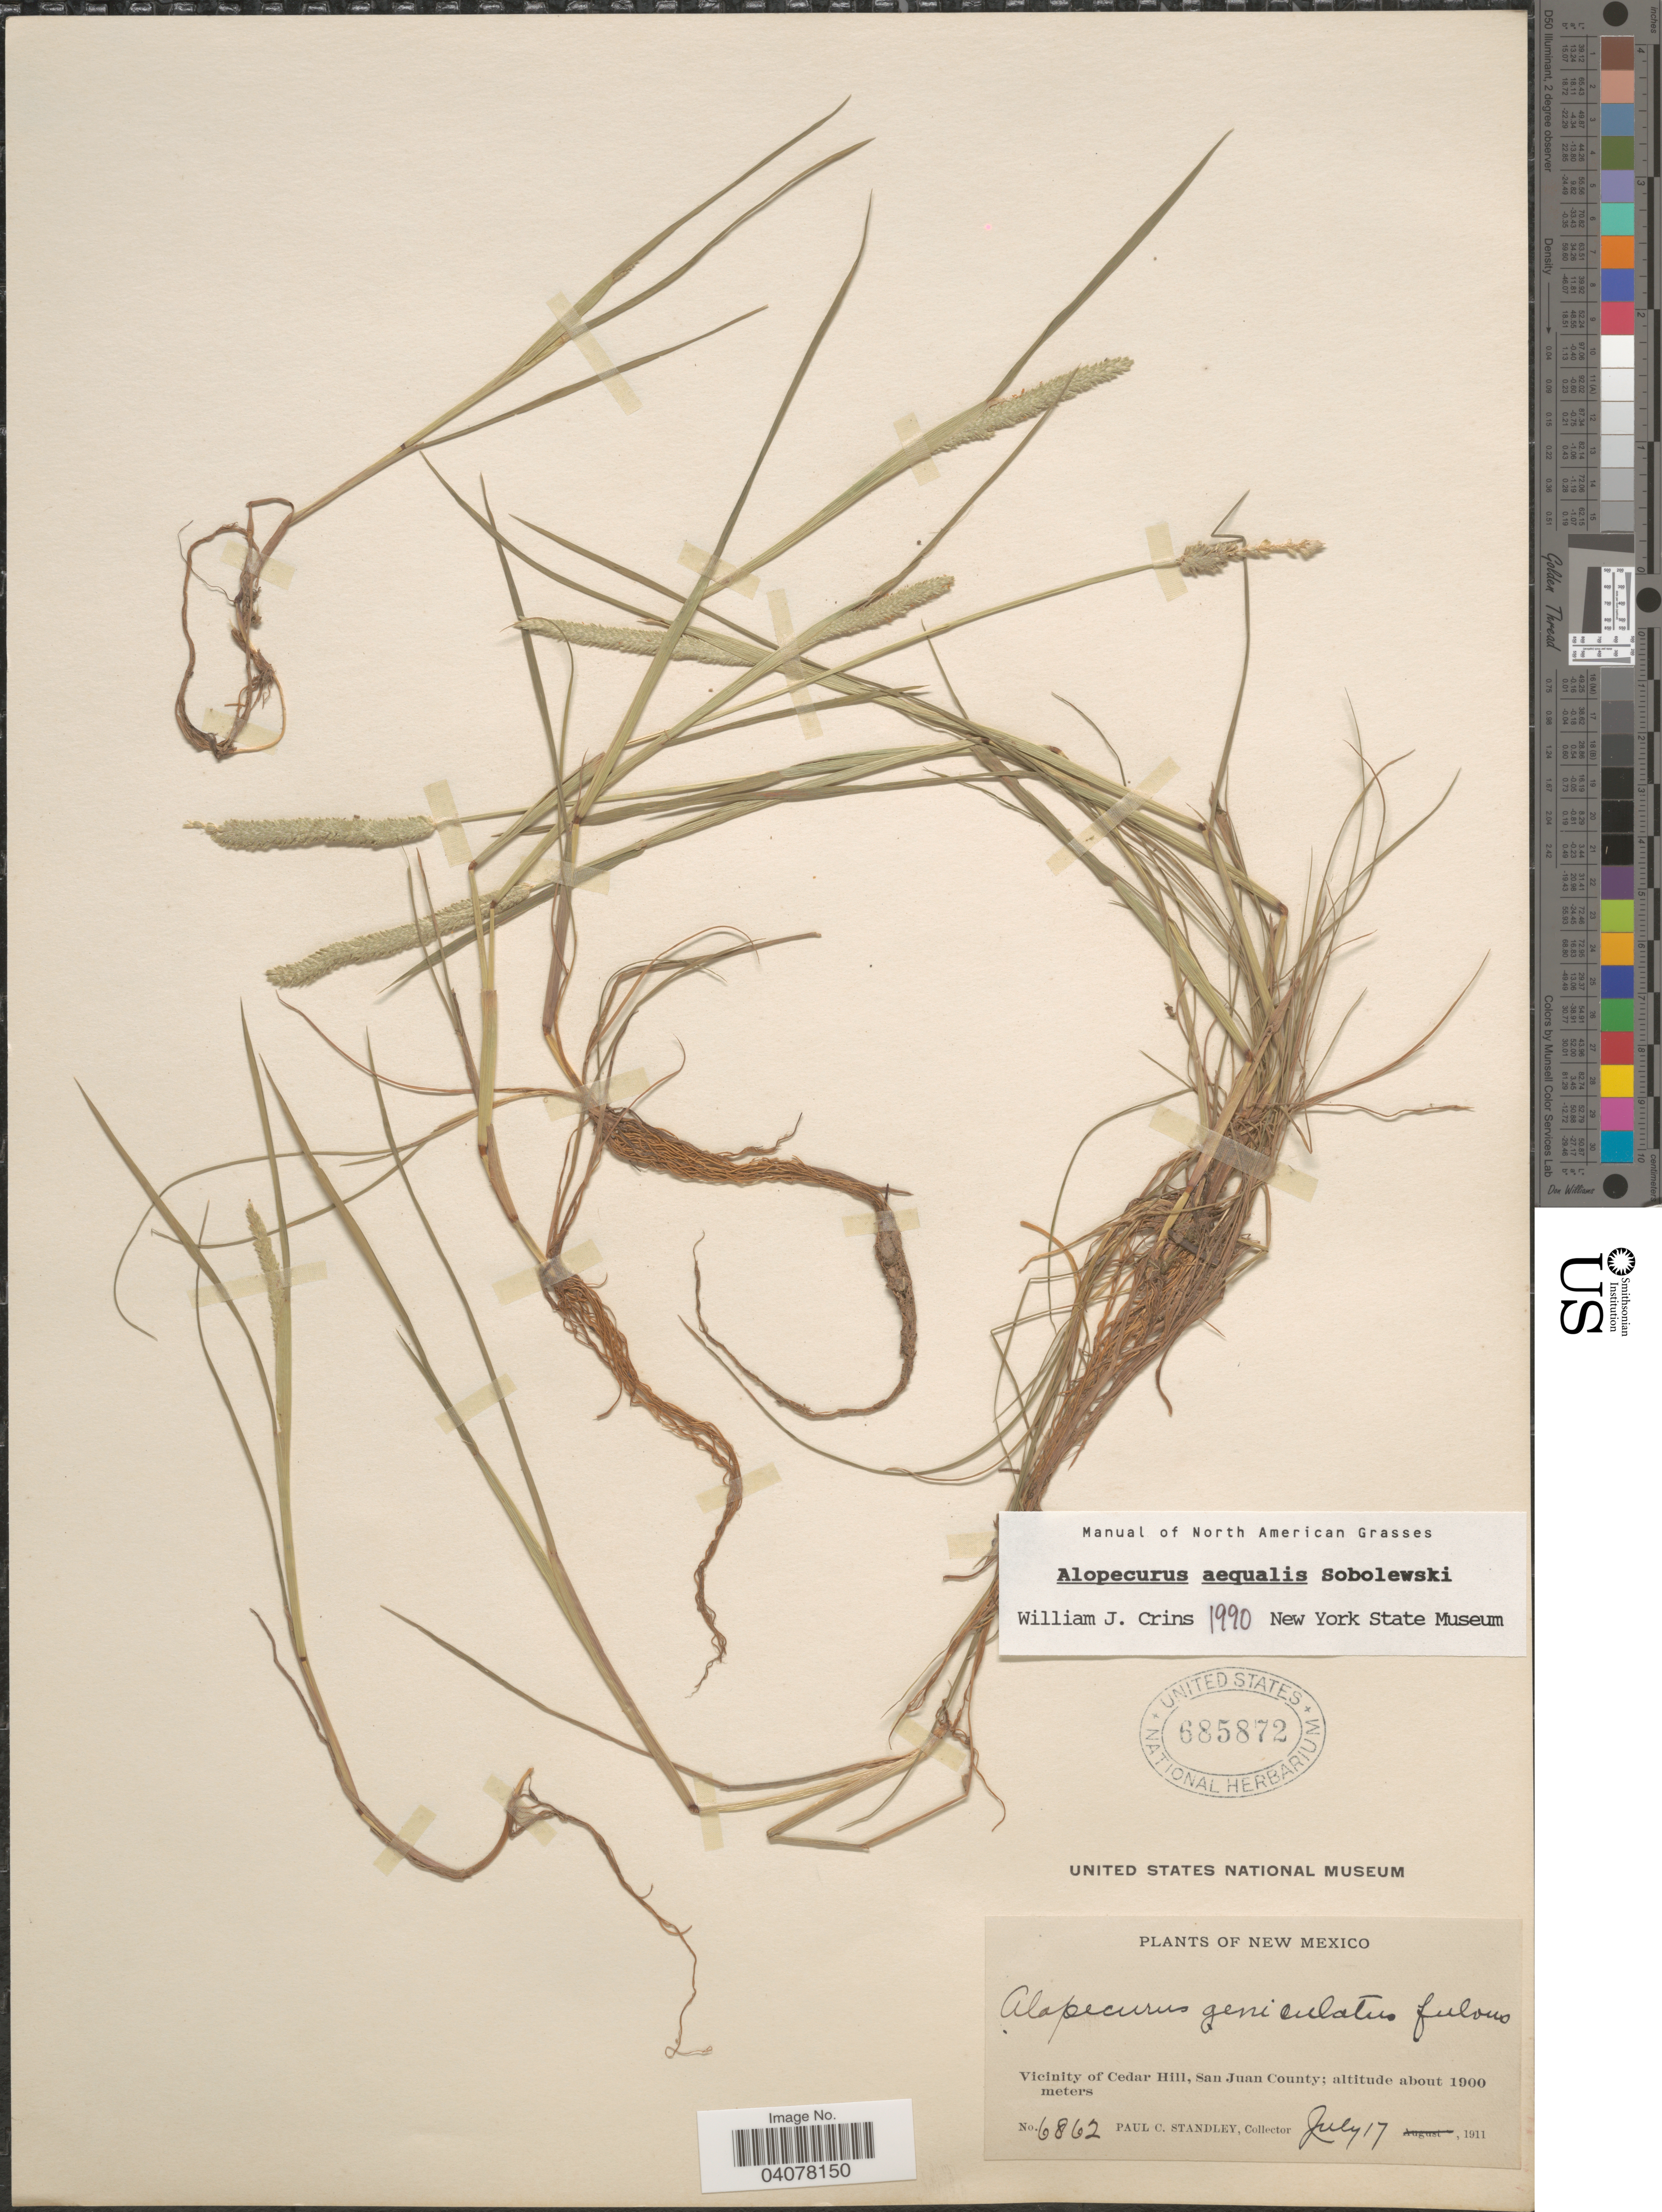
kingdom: Plantae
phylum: Tracheophyta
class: Liliopsida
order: Poales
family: Poaceae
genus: Alopecurus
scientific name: Alopecurus aequalis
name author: Sobol.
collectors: P. C. Standley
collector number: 6862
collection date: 1911-07-17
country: United States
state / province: New Mexico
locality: Vicinity of Cedar Hill, San Juan County.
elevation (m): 1900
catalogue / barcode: US 685872